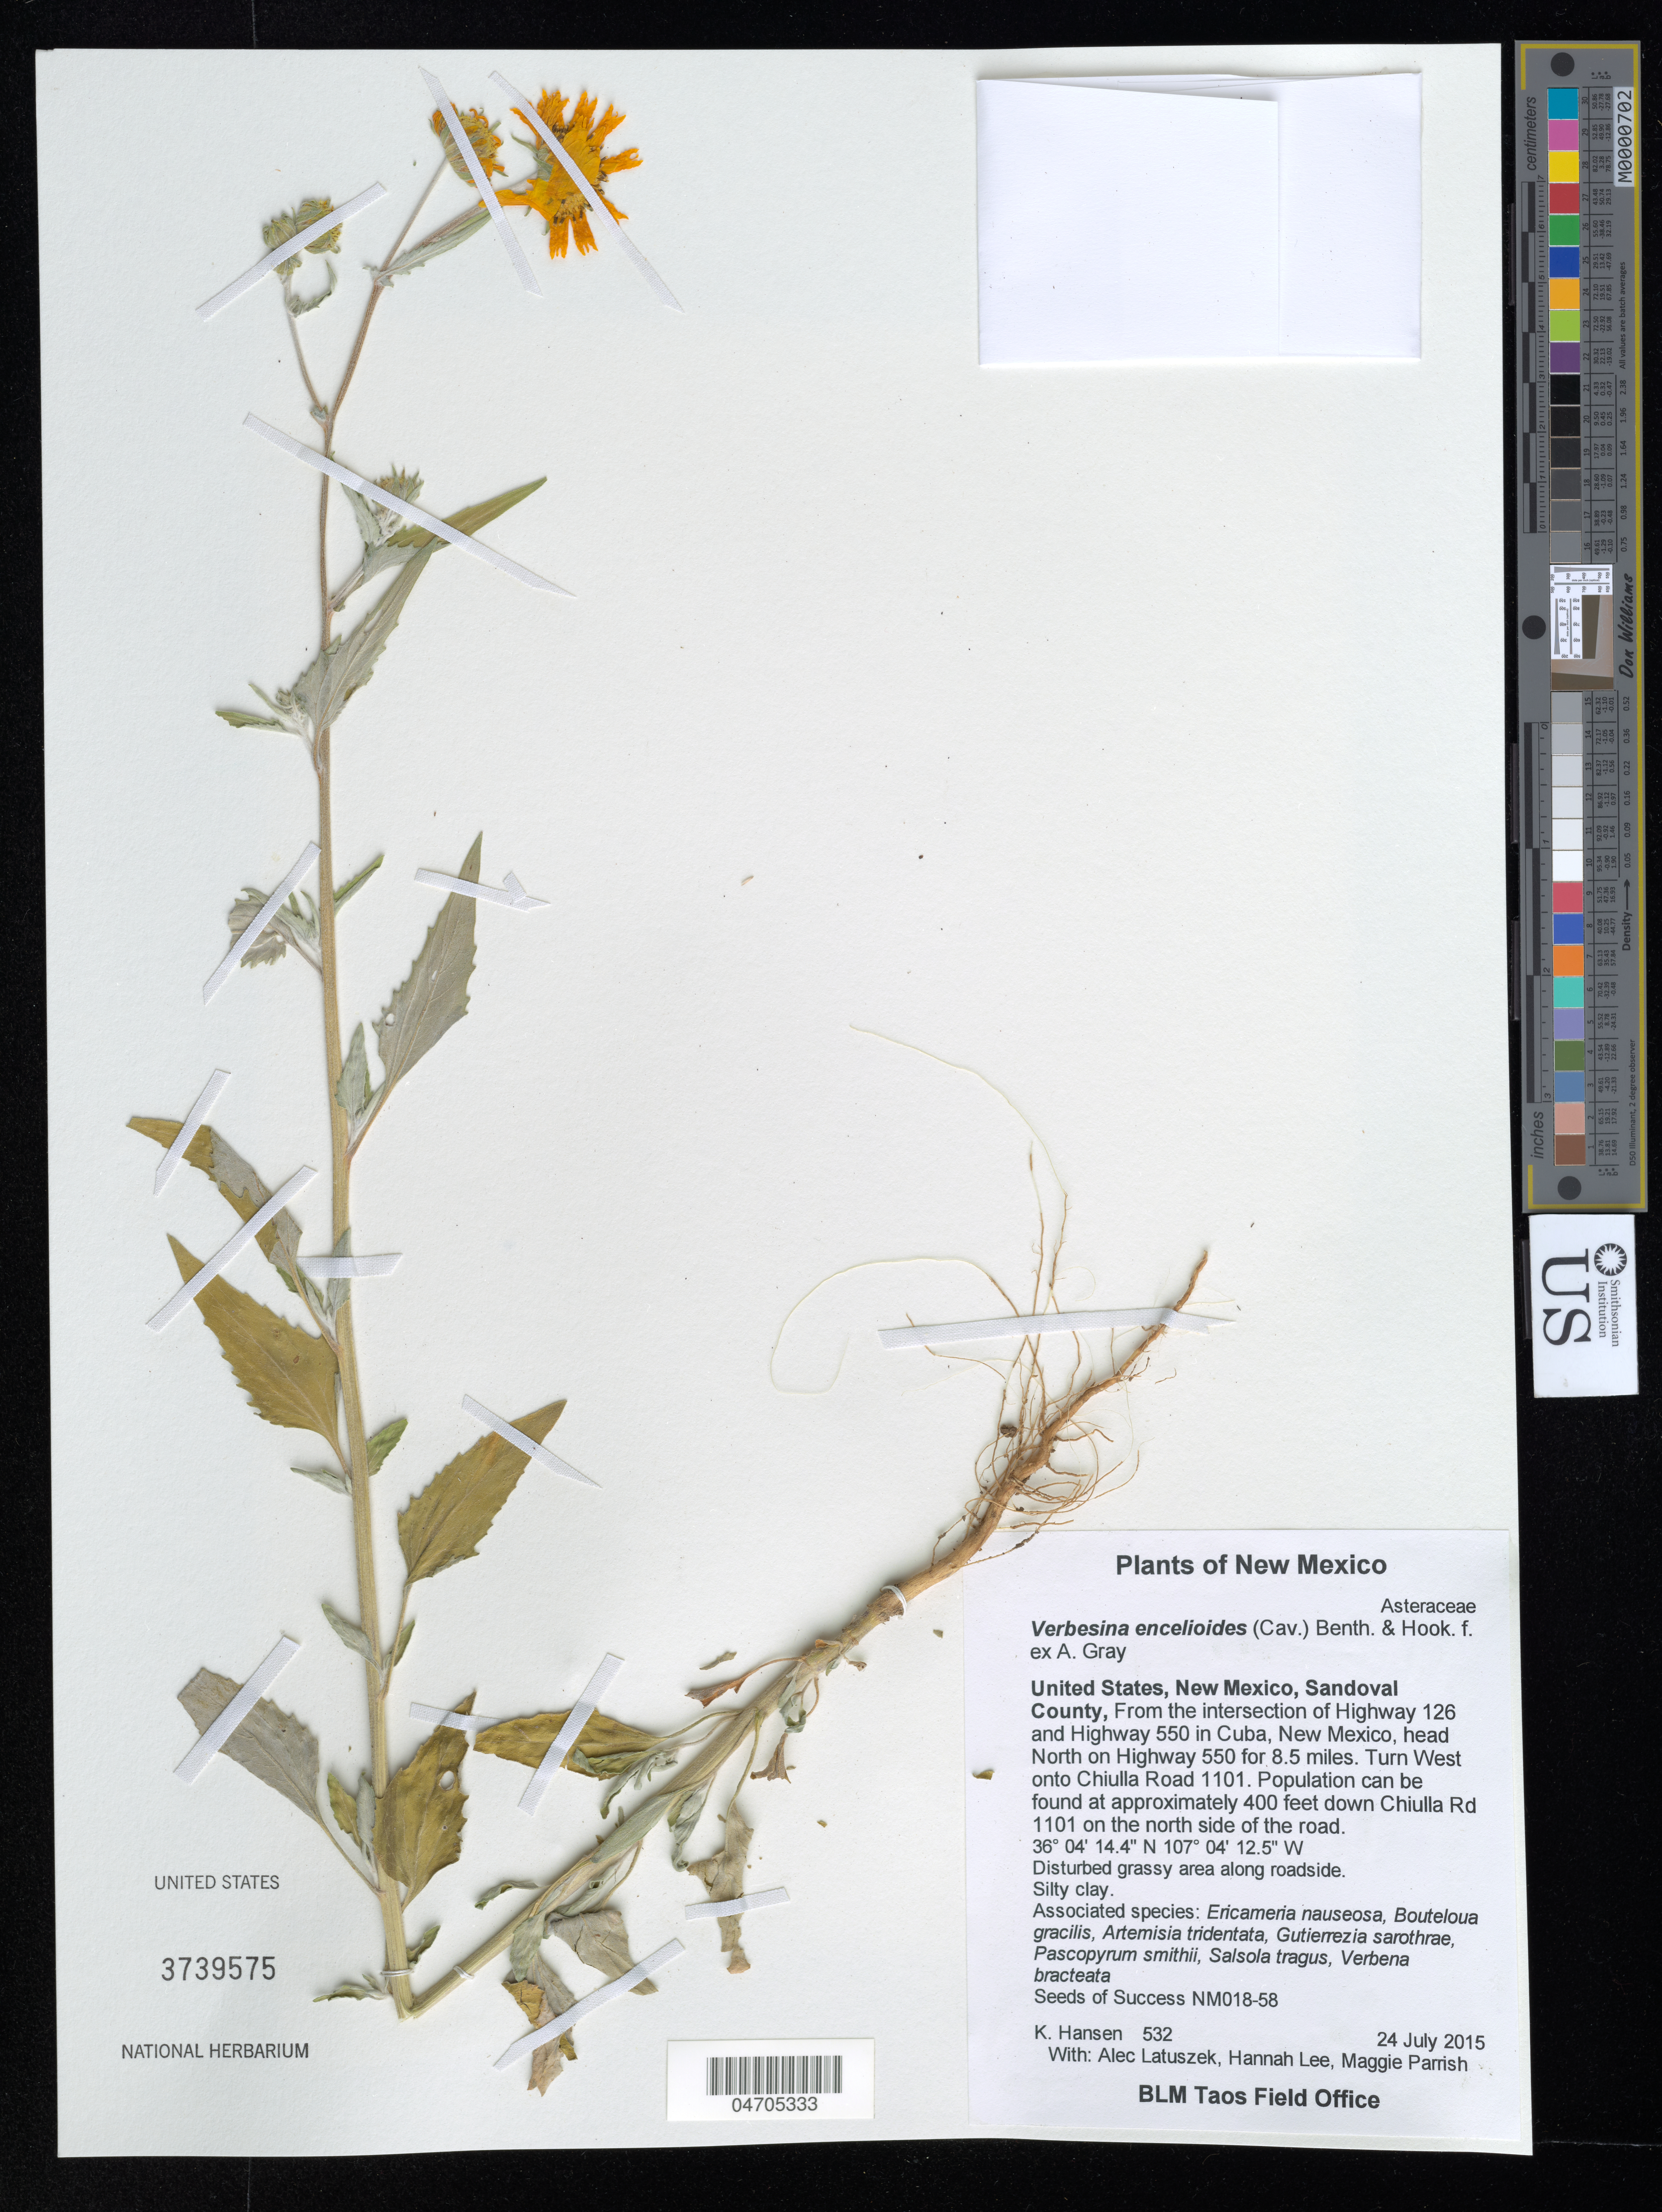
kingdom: Plantae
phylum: Tracheophyta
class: Magnoliopsida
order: Asterales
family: Asteraceae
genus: Verbesina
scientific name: Verbesina encelioides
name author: (Cav.) Benth. & Hook. ex A. Gray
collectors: K. Hansen, A. Latuszek, H. Lee & M. Parrish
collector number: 532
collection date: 2015-07-24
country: United States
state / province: New Mexico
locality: Sandoval County, From the intersection of Highway 126 and Highway 550 in Cuba, New Mexico, head North on Highway 550 for 8.5 miles. Turn West onto Chiulla Road 1101. Population can be fount at approximately 400 feet down Chiulla Rd 1101 on the north side of the road.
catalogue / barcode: US 3739575